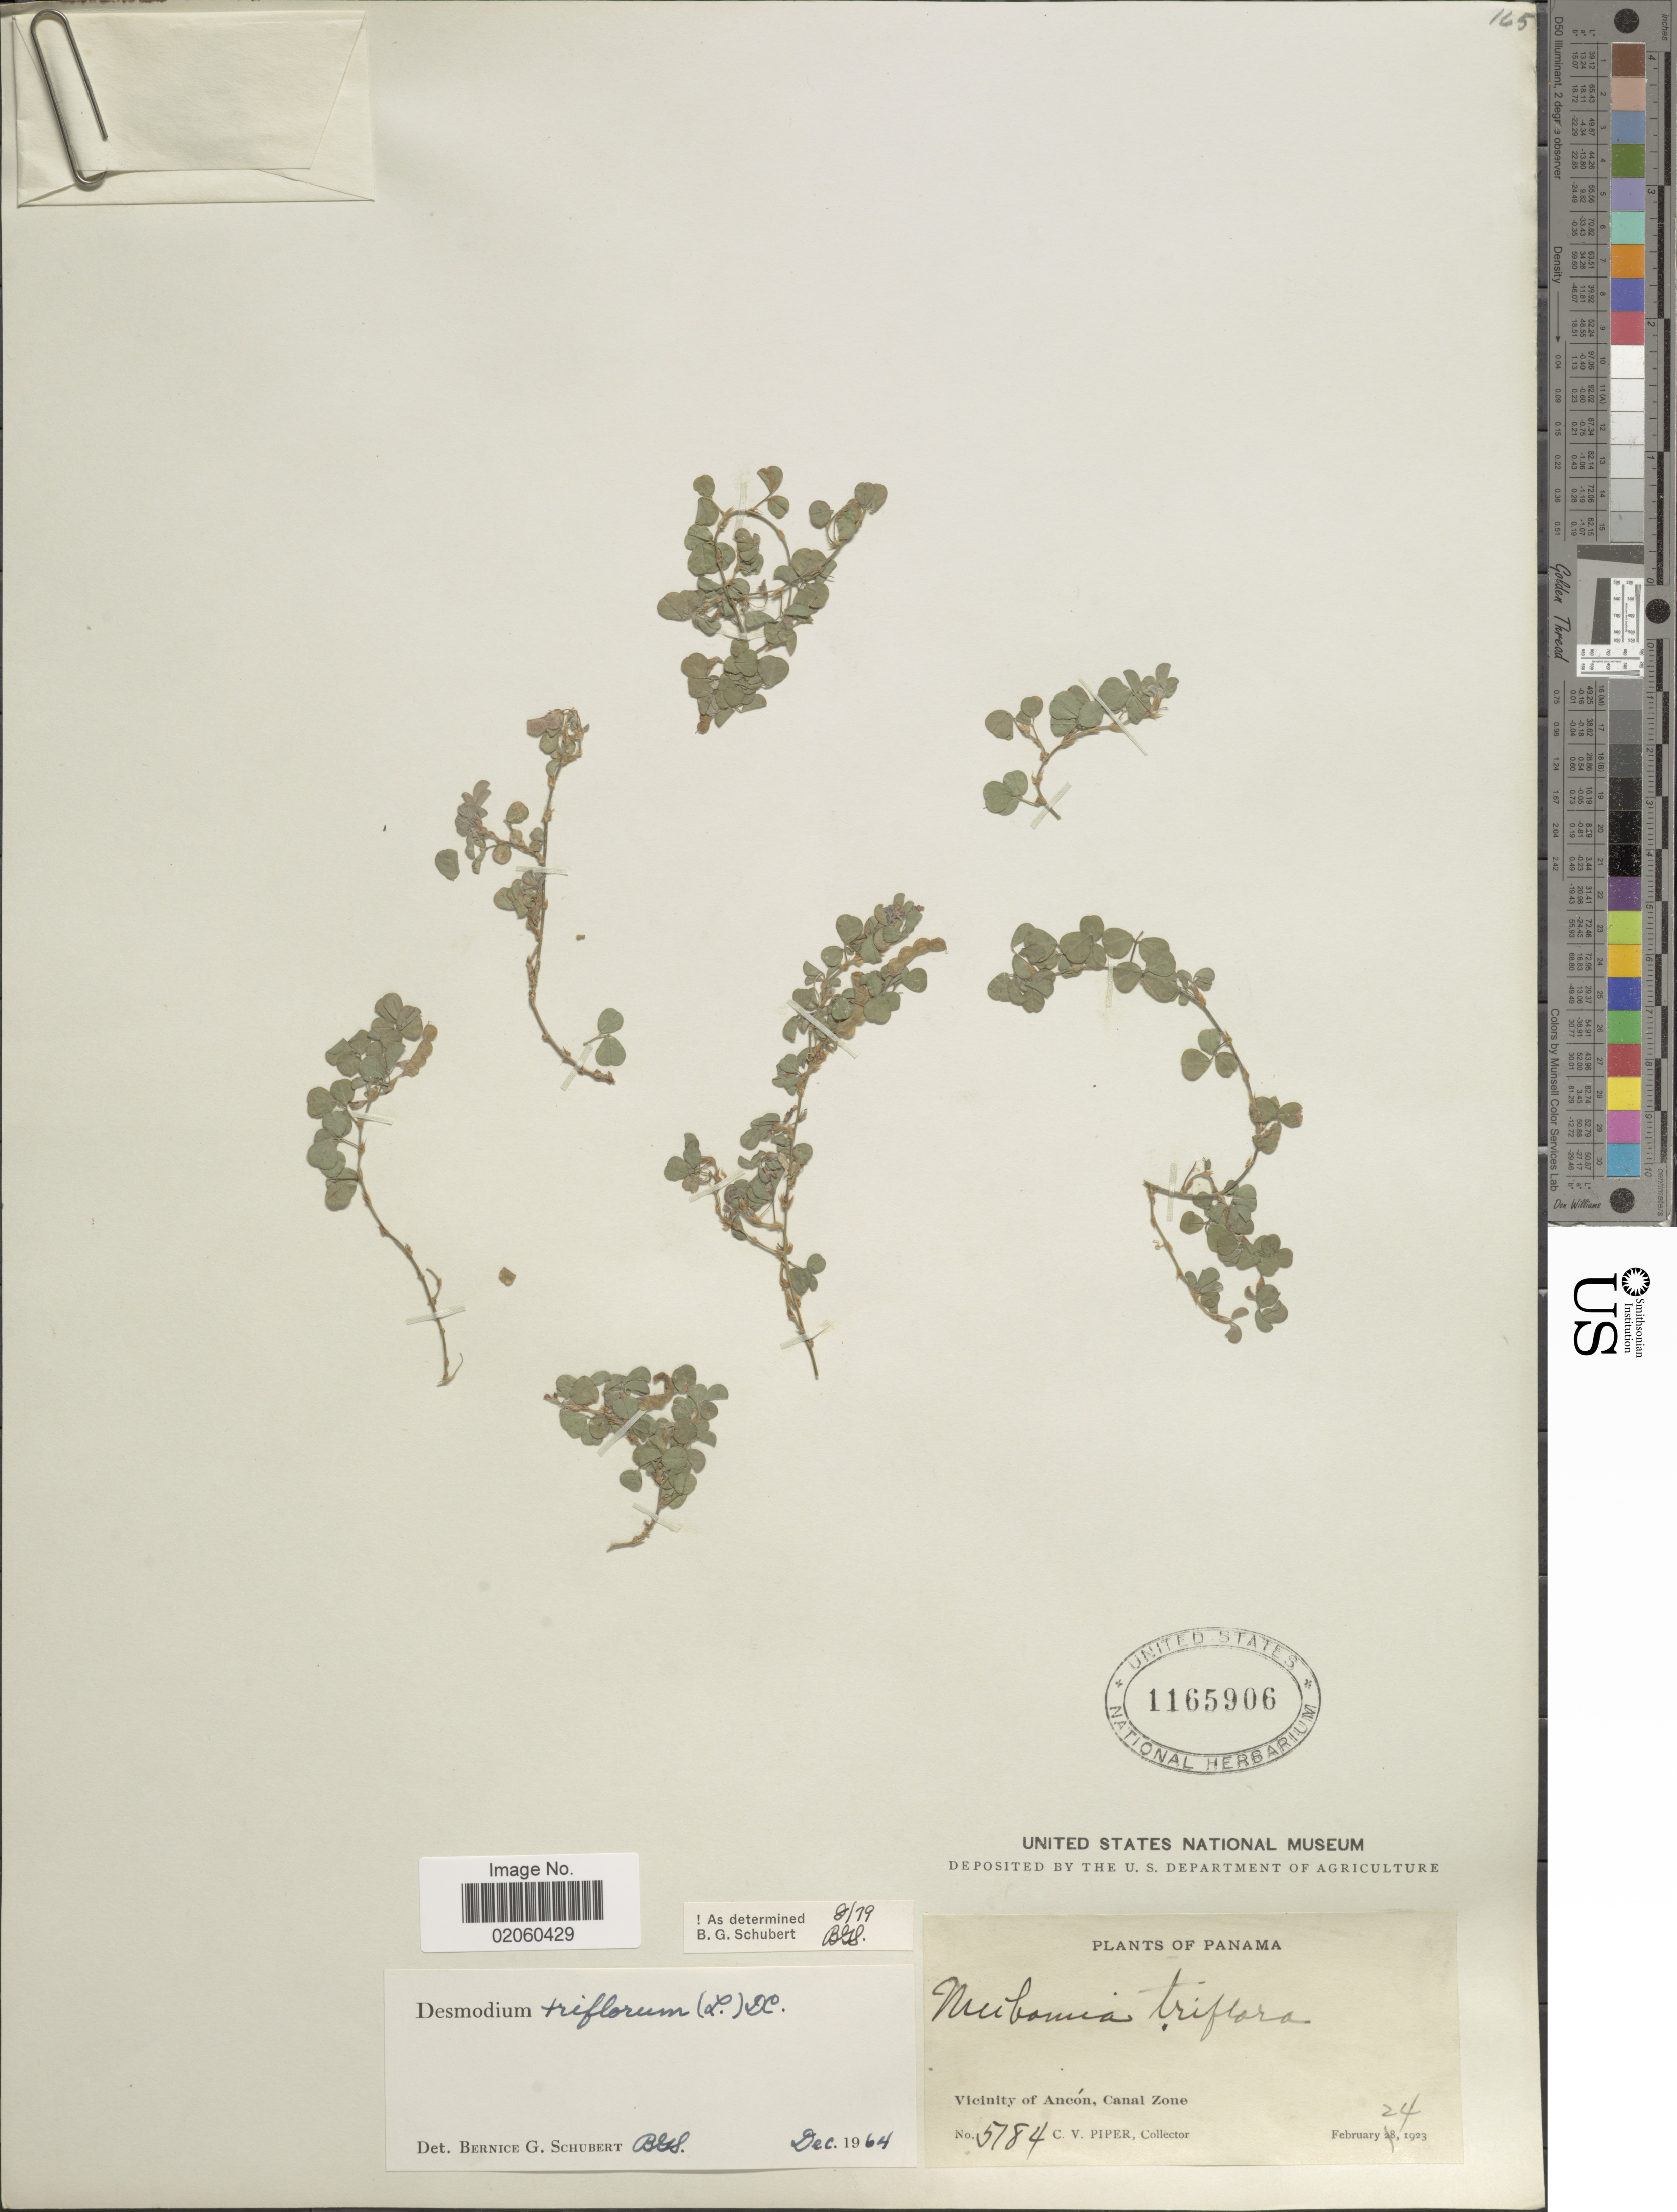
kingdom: Plantae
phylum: Tracheophyta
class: Magnoliopsida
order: Fabales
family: Fabaceae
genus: Grona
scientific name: Grona triflora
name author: (L.) H. Ohashi & K. Ohashi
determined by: Strong, Mark T., (BOT), Smithsonian Institution - National Museum of Natural History (UNITED STATES)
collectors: C. V. Piper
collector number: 5184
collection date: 1923-02-24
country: Panama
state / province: Colón / Panamá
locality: Vicinity of Ancon, Canal Zone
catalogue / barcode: US 1165906